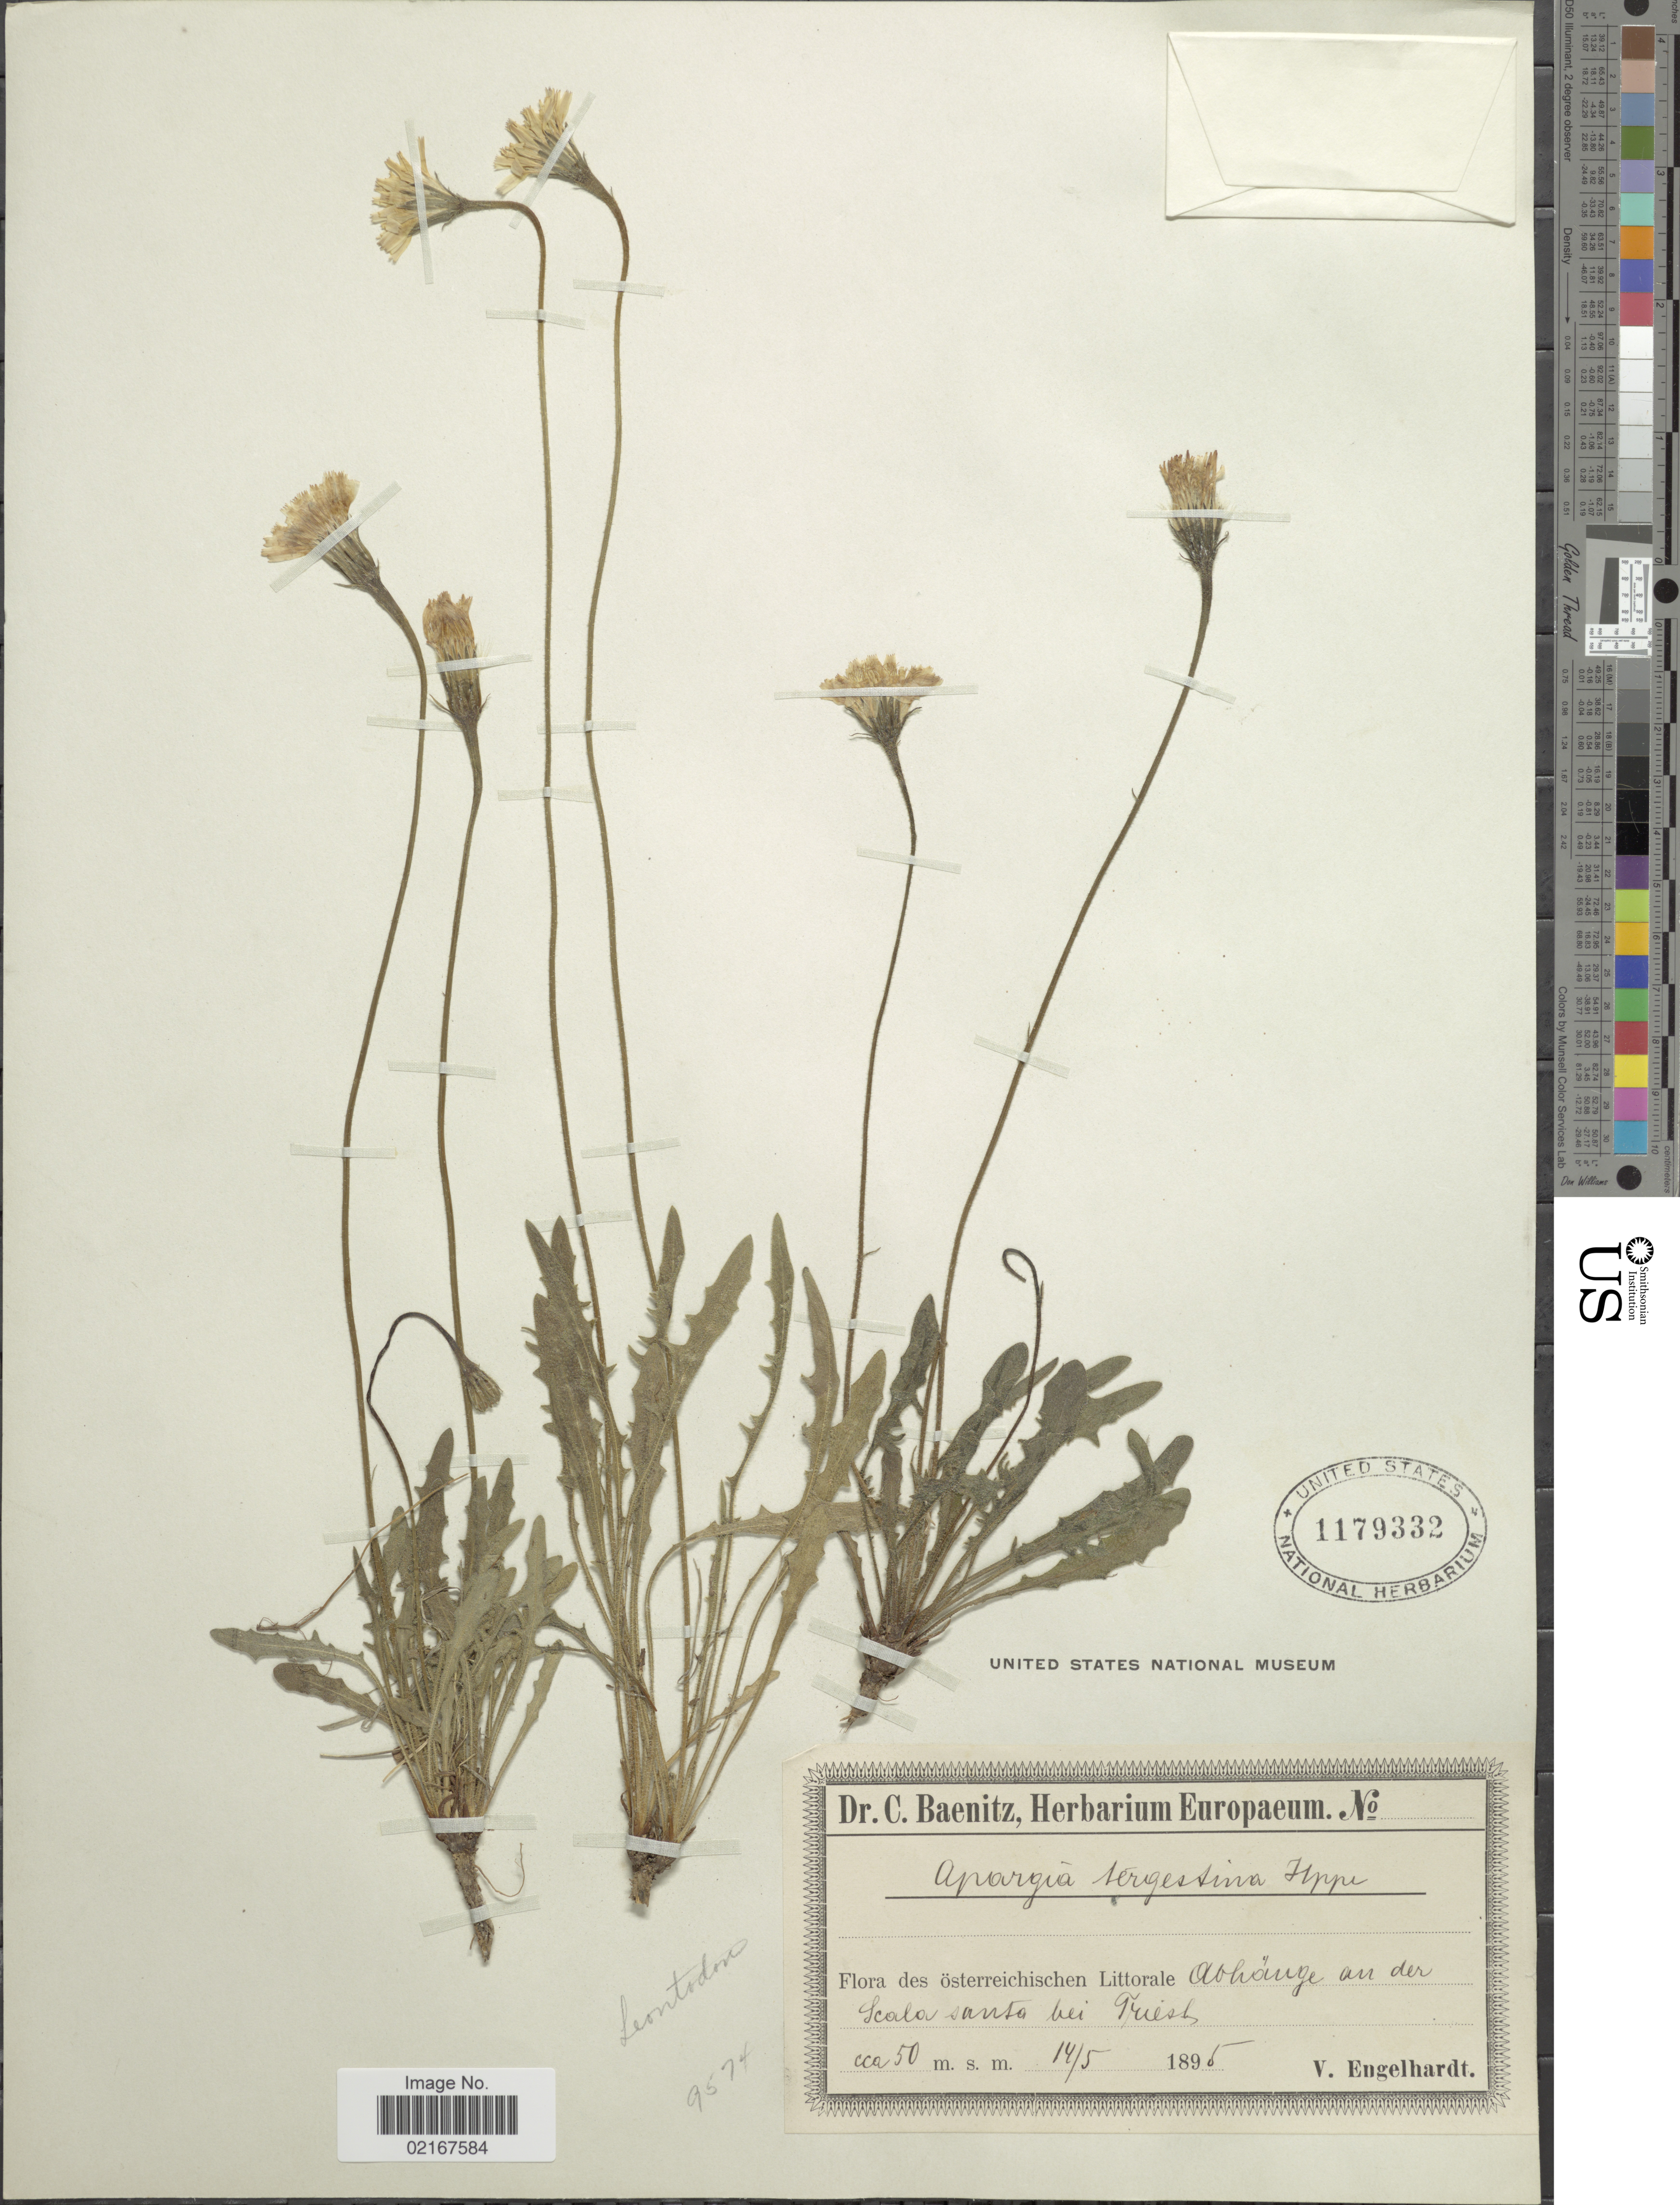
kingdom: Plantae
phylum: Tracheophyta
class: Magnoliopsida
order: Asterales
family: Asteraceae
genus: Leontodon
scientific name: Leontodon crispus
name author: Vill.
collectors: V. Engelhardt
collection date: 1895-05-14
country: Italy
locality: Osterreichischen Littorale abhange an der Scala Santa bei Triest [interpreted]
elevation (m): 50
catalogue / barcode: US 1179332